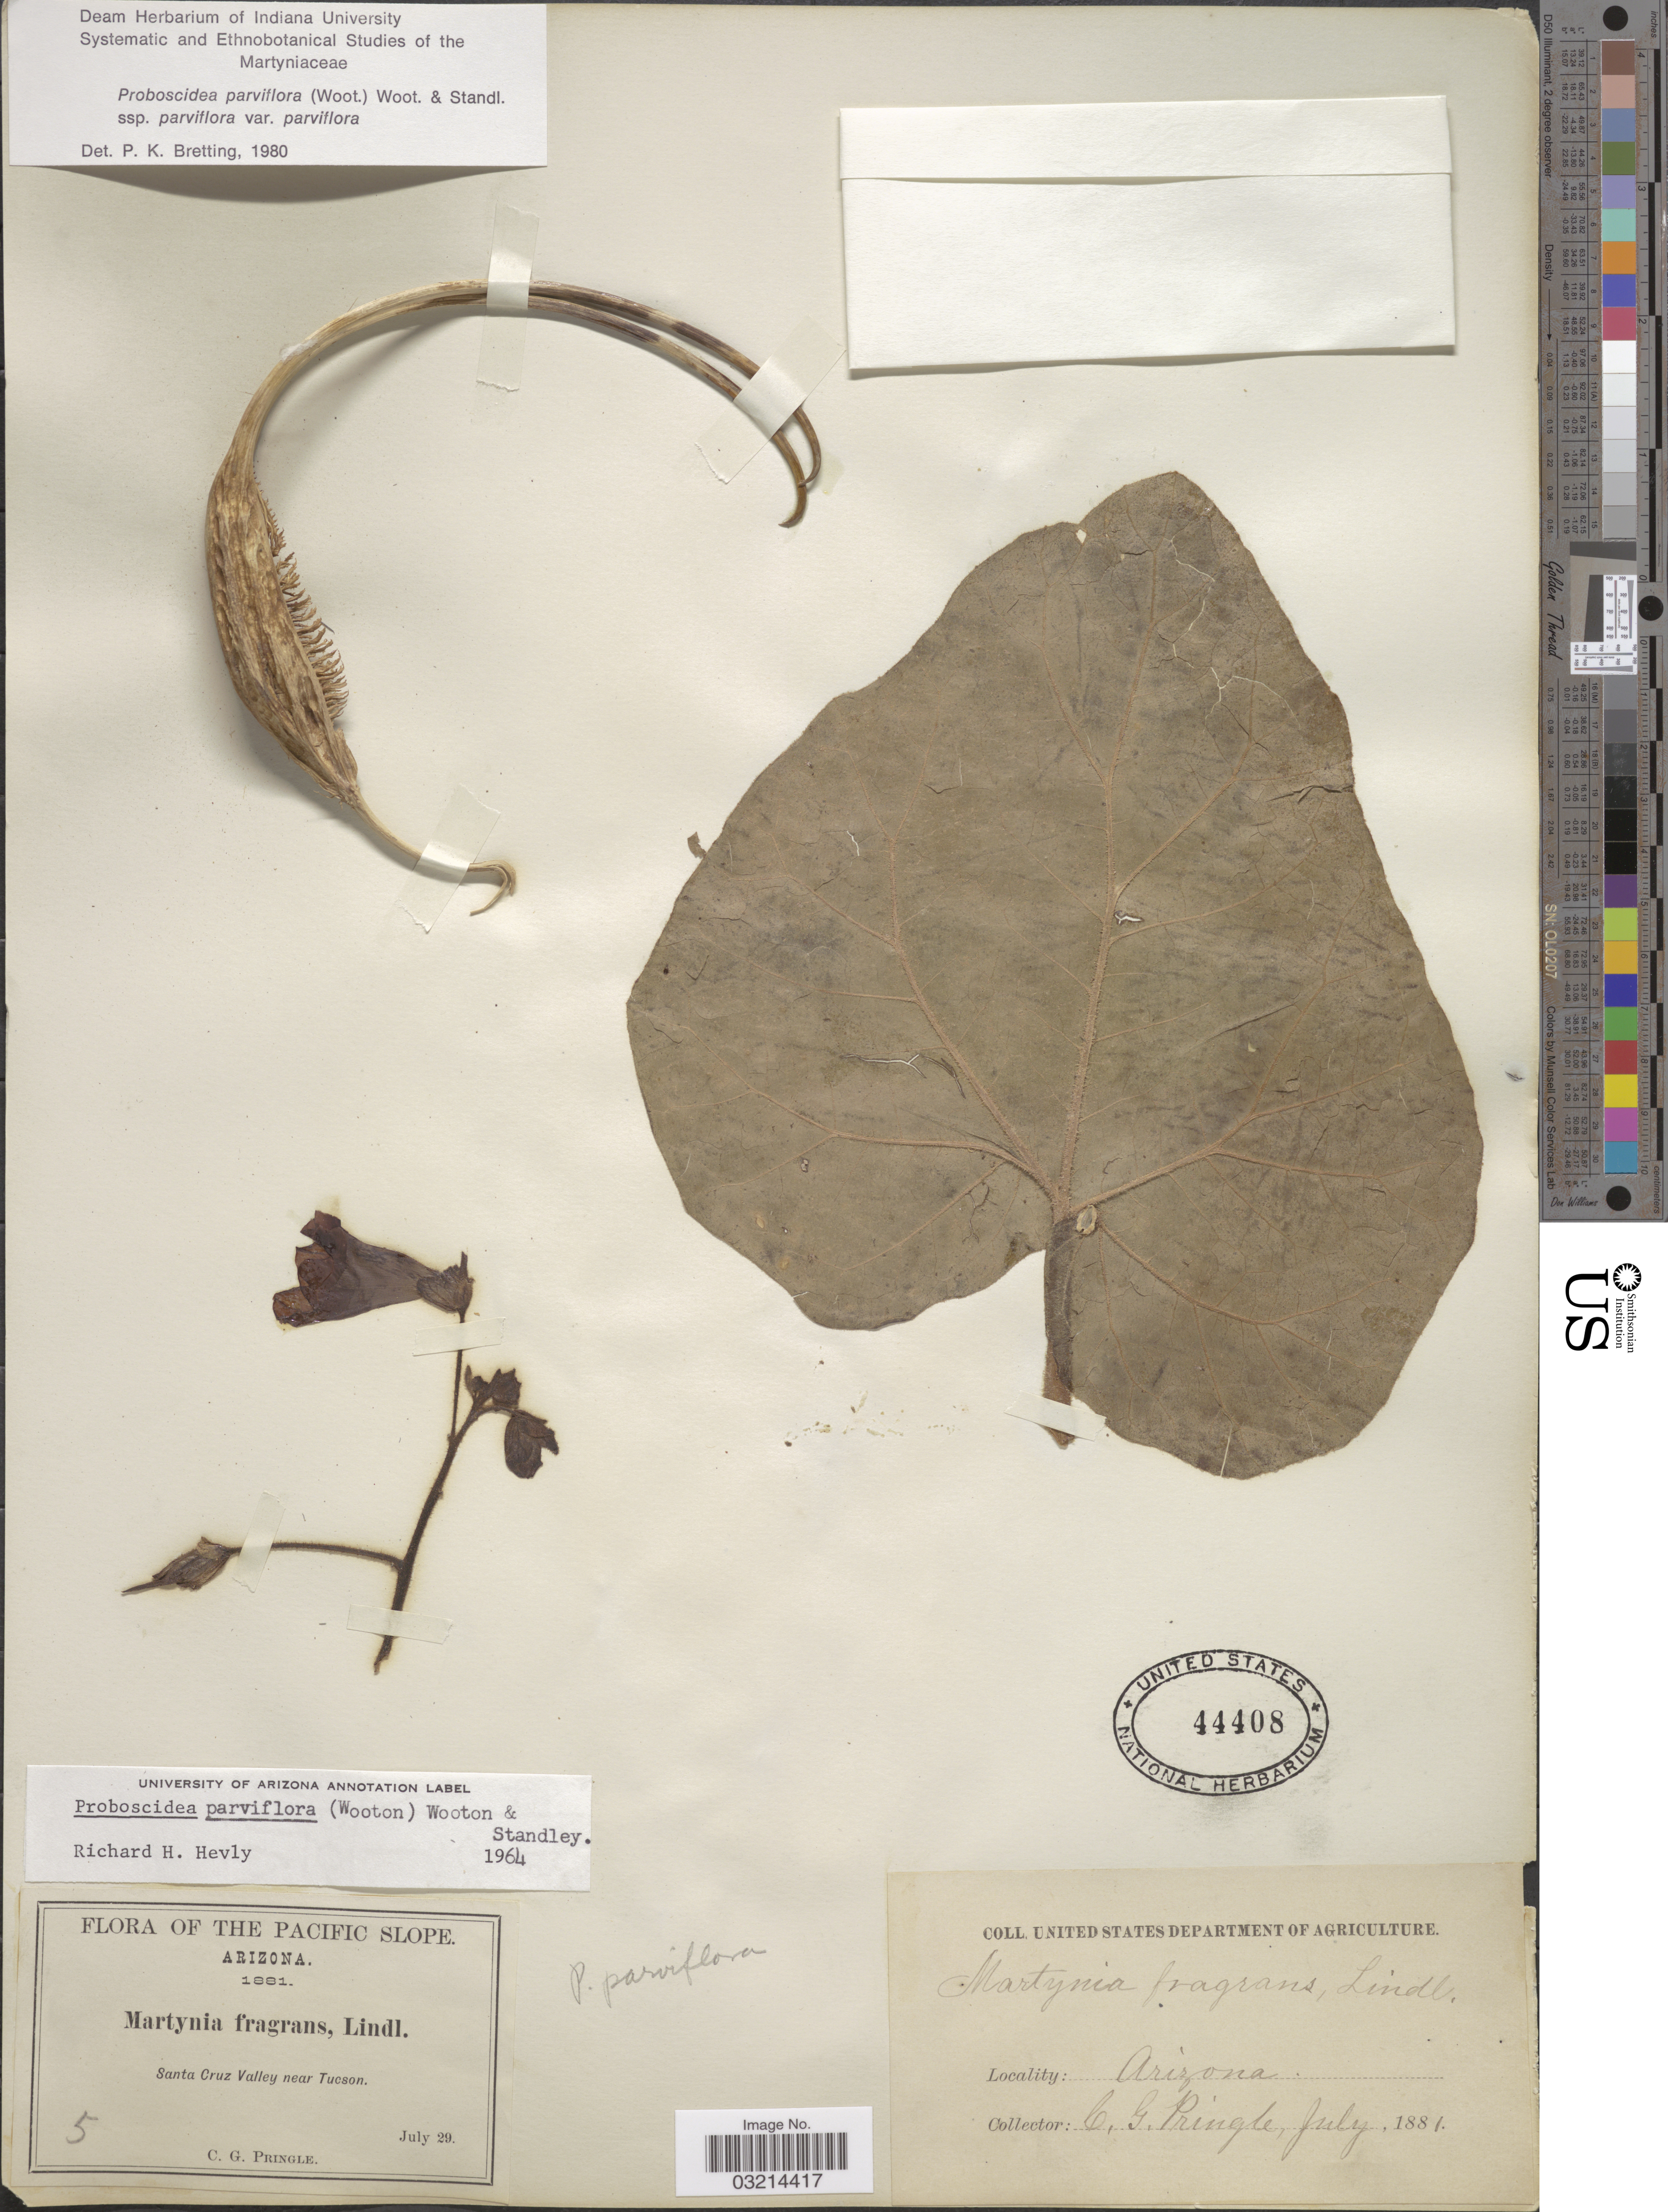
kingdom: Plantae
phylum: Tracheophyta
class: Magnoliopsida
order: Lamiales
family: Martyniaceae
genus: Proboscidea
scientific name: Proboscidea parviflora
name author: (Wooton) Wooton & Standl.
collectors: C. G. Pringle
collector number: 5?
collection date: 1881-07-29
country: United States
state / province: Arizona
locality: The Pacific Slope. Santa Cruz Valley near Tucson.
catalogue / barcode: US 44408